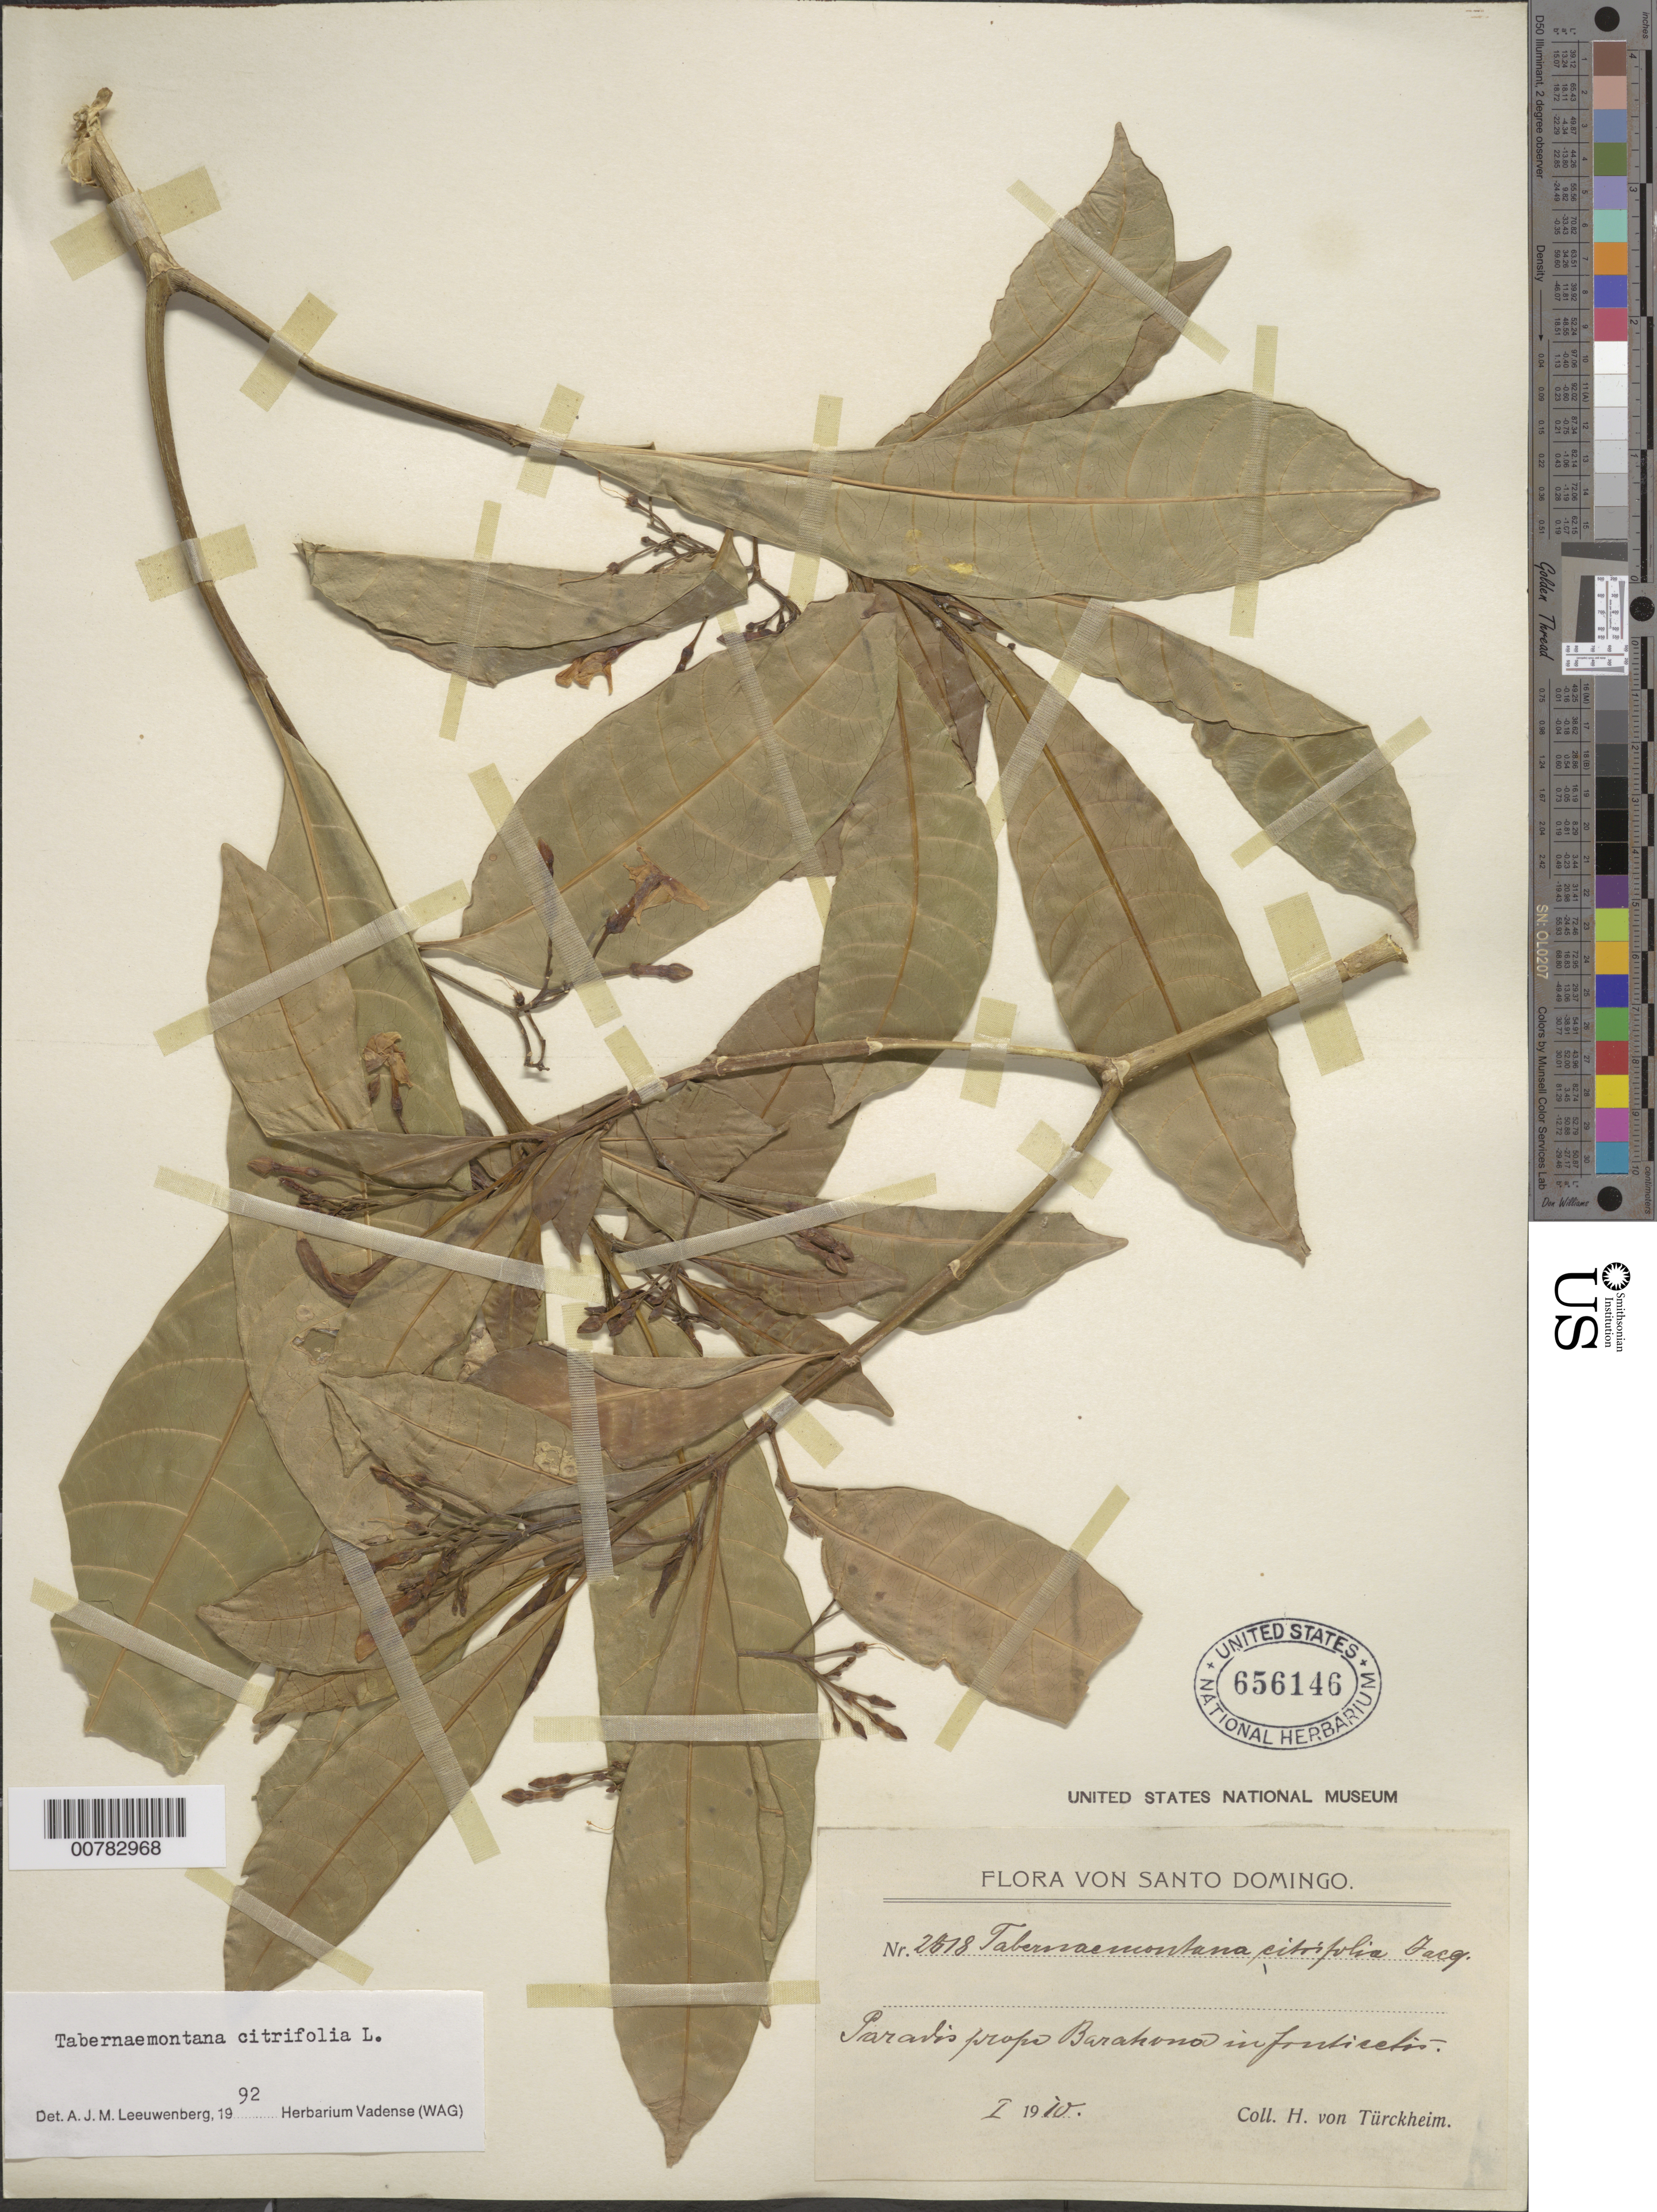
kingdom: Plantae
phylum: Tracheophyta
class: Magnoliopsida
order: Gentianales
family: Apocynaceae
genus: Tabernaemontana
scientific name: Tabernaemontana citrifolia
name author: L.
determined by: Leeuwenberg, A. J. M.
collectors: H. von Türckheim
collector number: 2878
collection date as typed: Jan 1910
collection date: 1910-01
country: Dominican Republic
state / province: Barahona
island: Hispaniola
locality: Paradis prope Barahona.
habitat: In fruticetis.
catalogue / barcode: US 656146